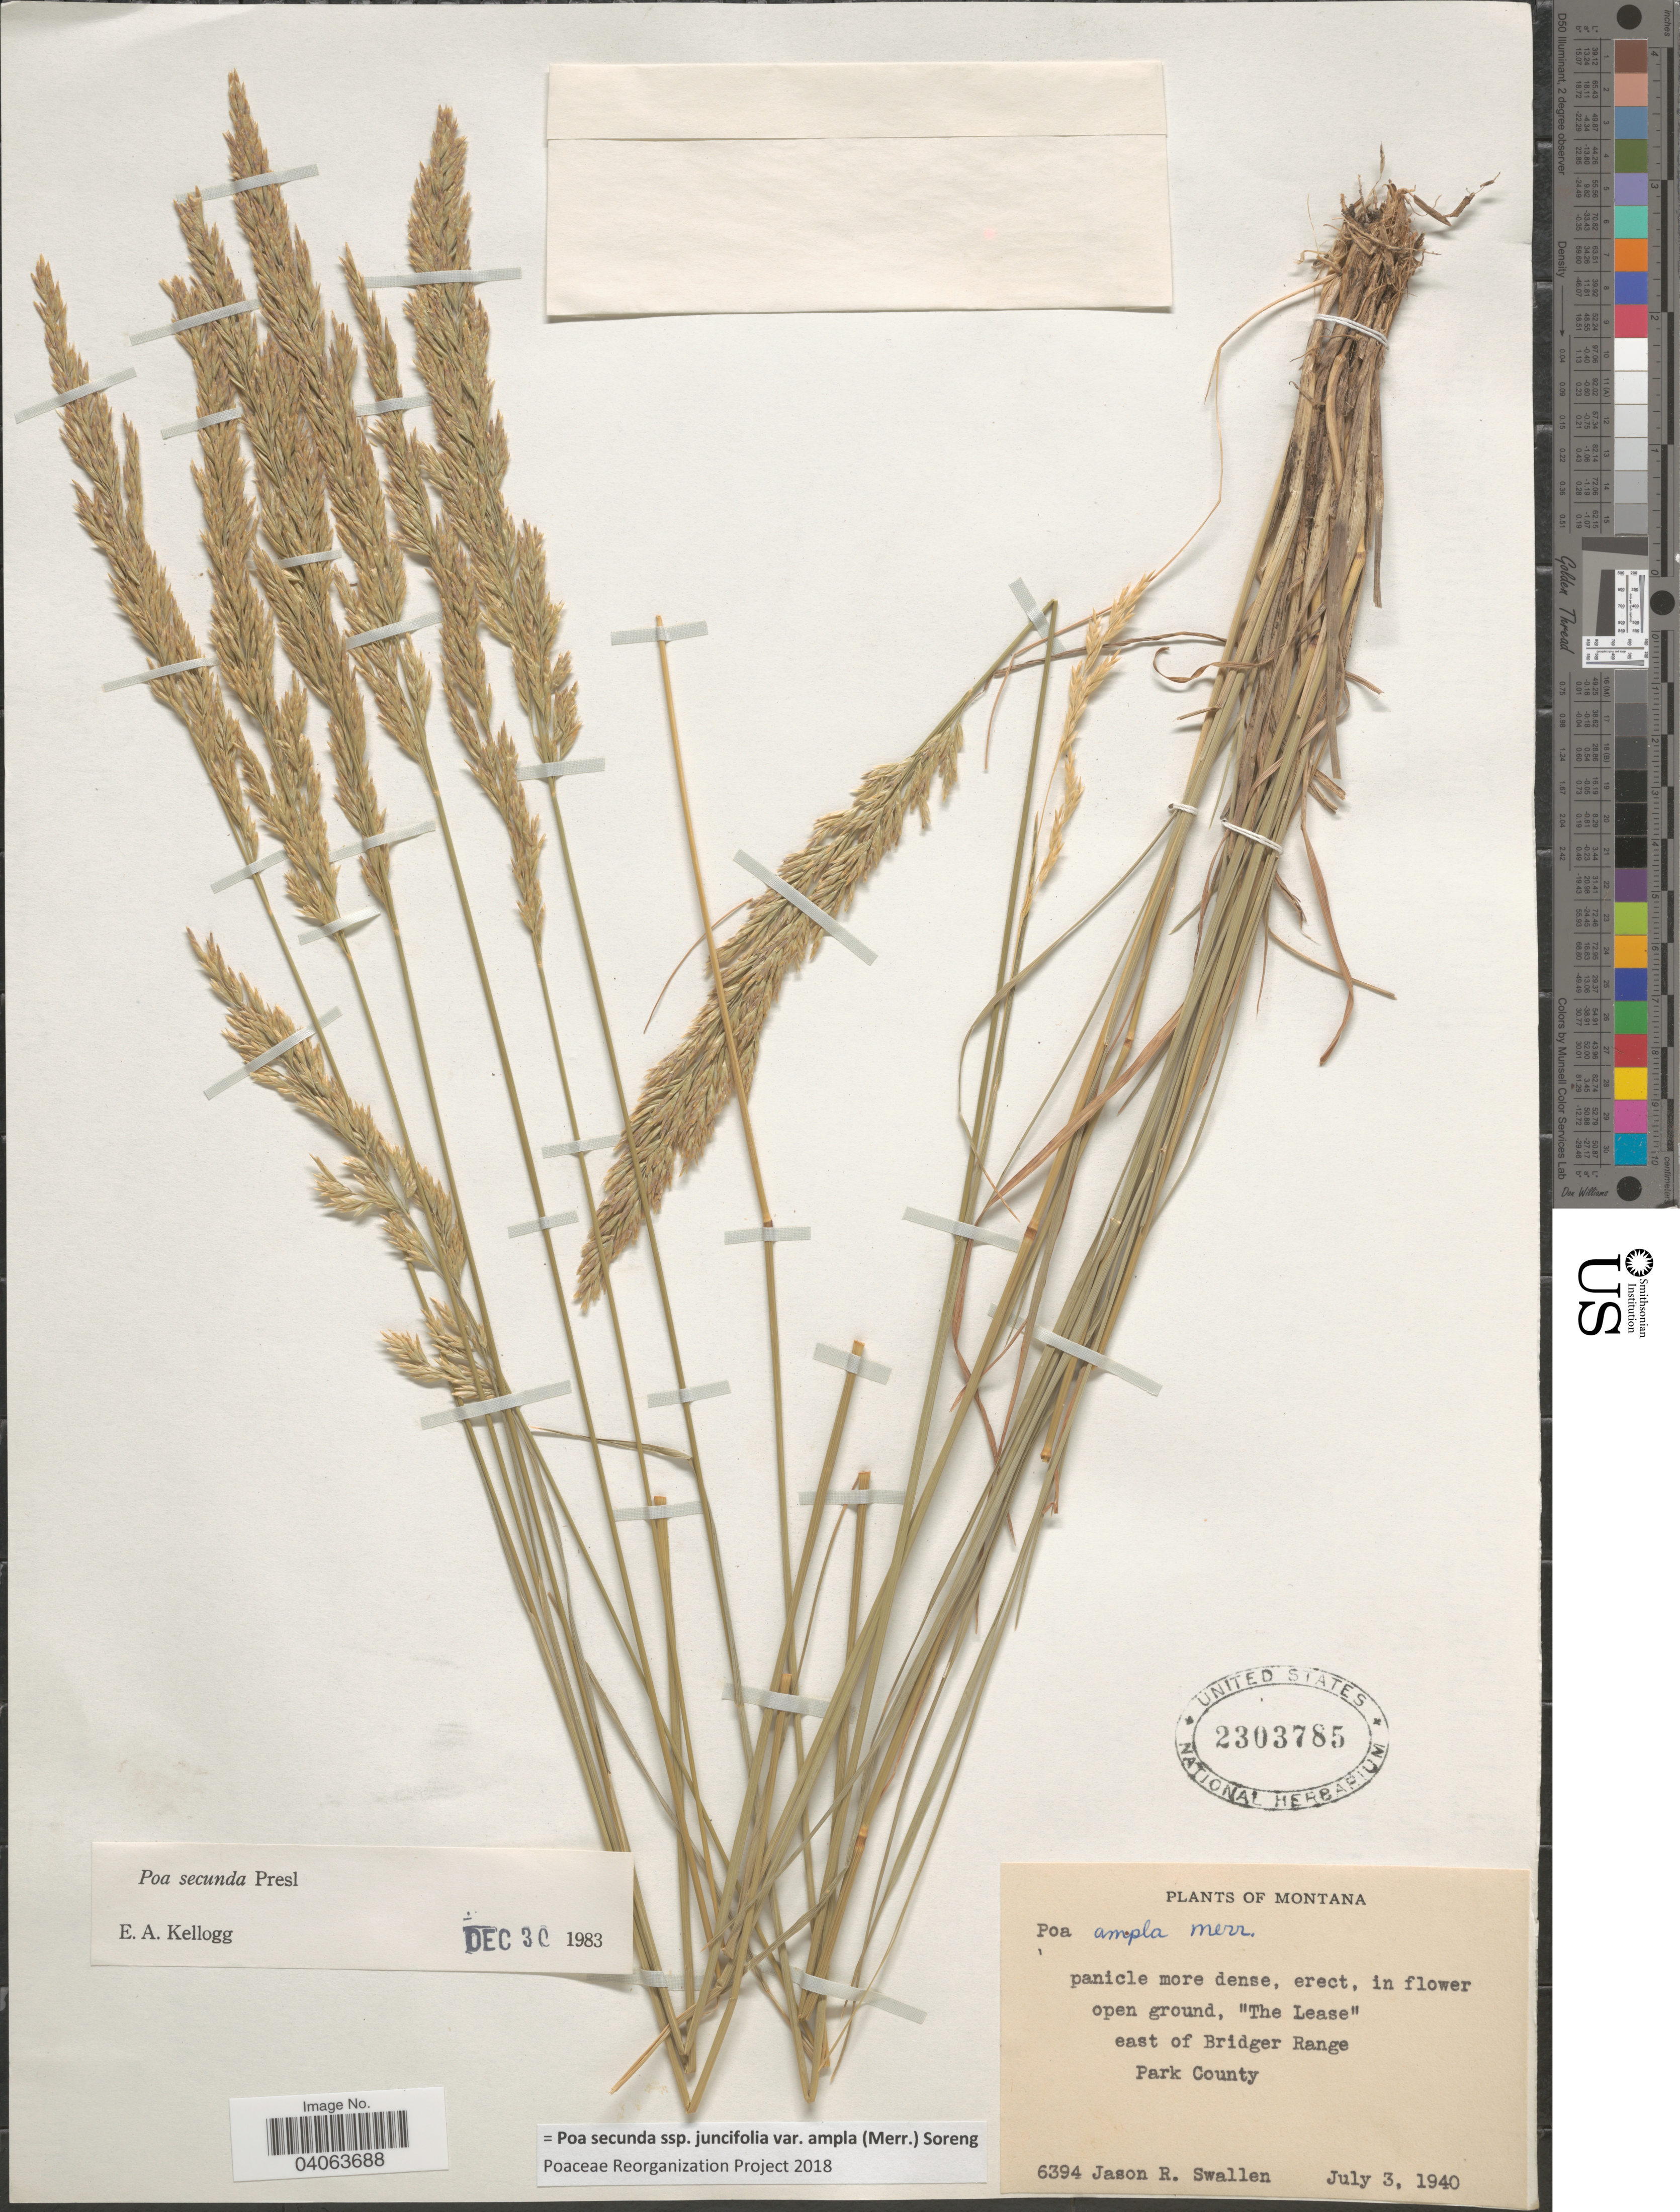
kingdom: Plantae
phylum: Tracheophyta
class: Liliopsida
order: Poales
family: Poaceae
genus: Poa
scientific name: Poa secunda subsp. juncifolia var. ampla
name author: (Merr.) Soreng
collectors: J. R. Swallen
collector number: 6394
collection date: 1940-07-03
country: United States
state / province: Montana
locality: Panicle more dense, erect, in flower open ground, "The Lease" east of Bridger Range Park County.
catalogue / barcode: US 2303785